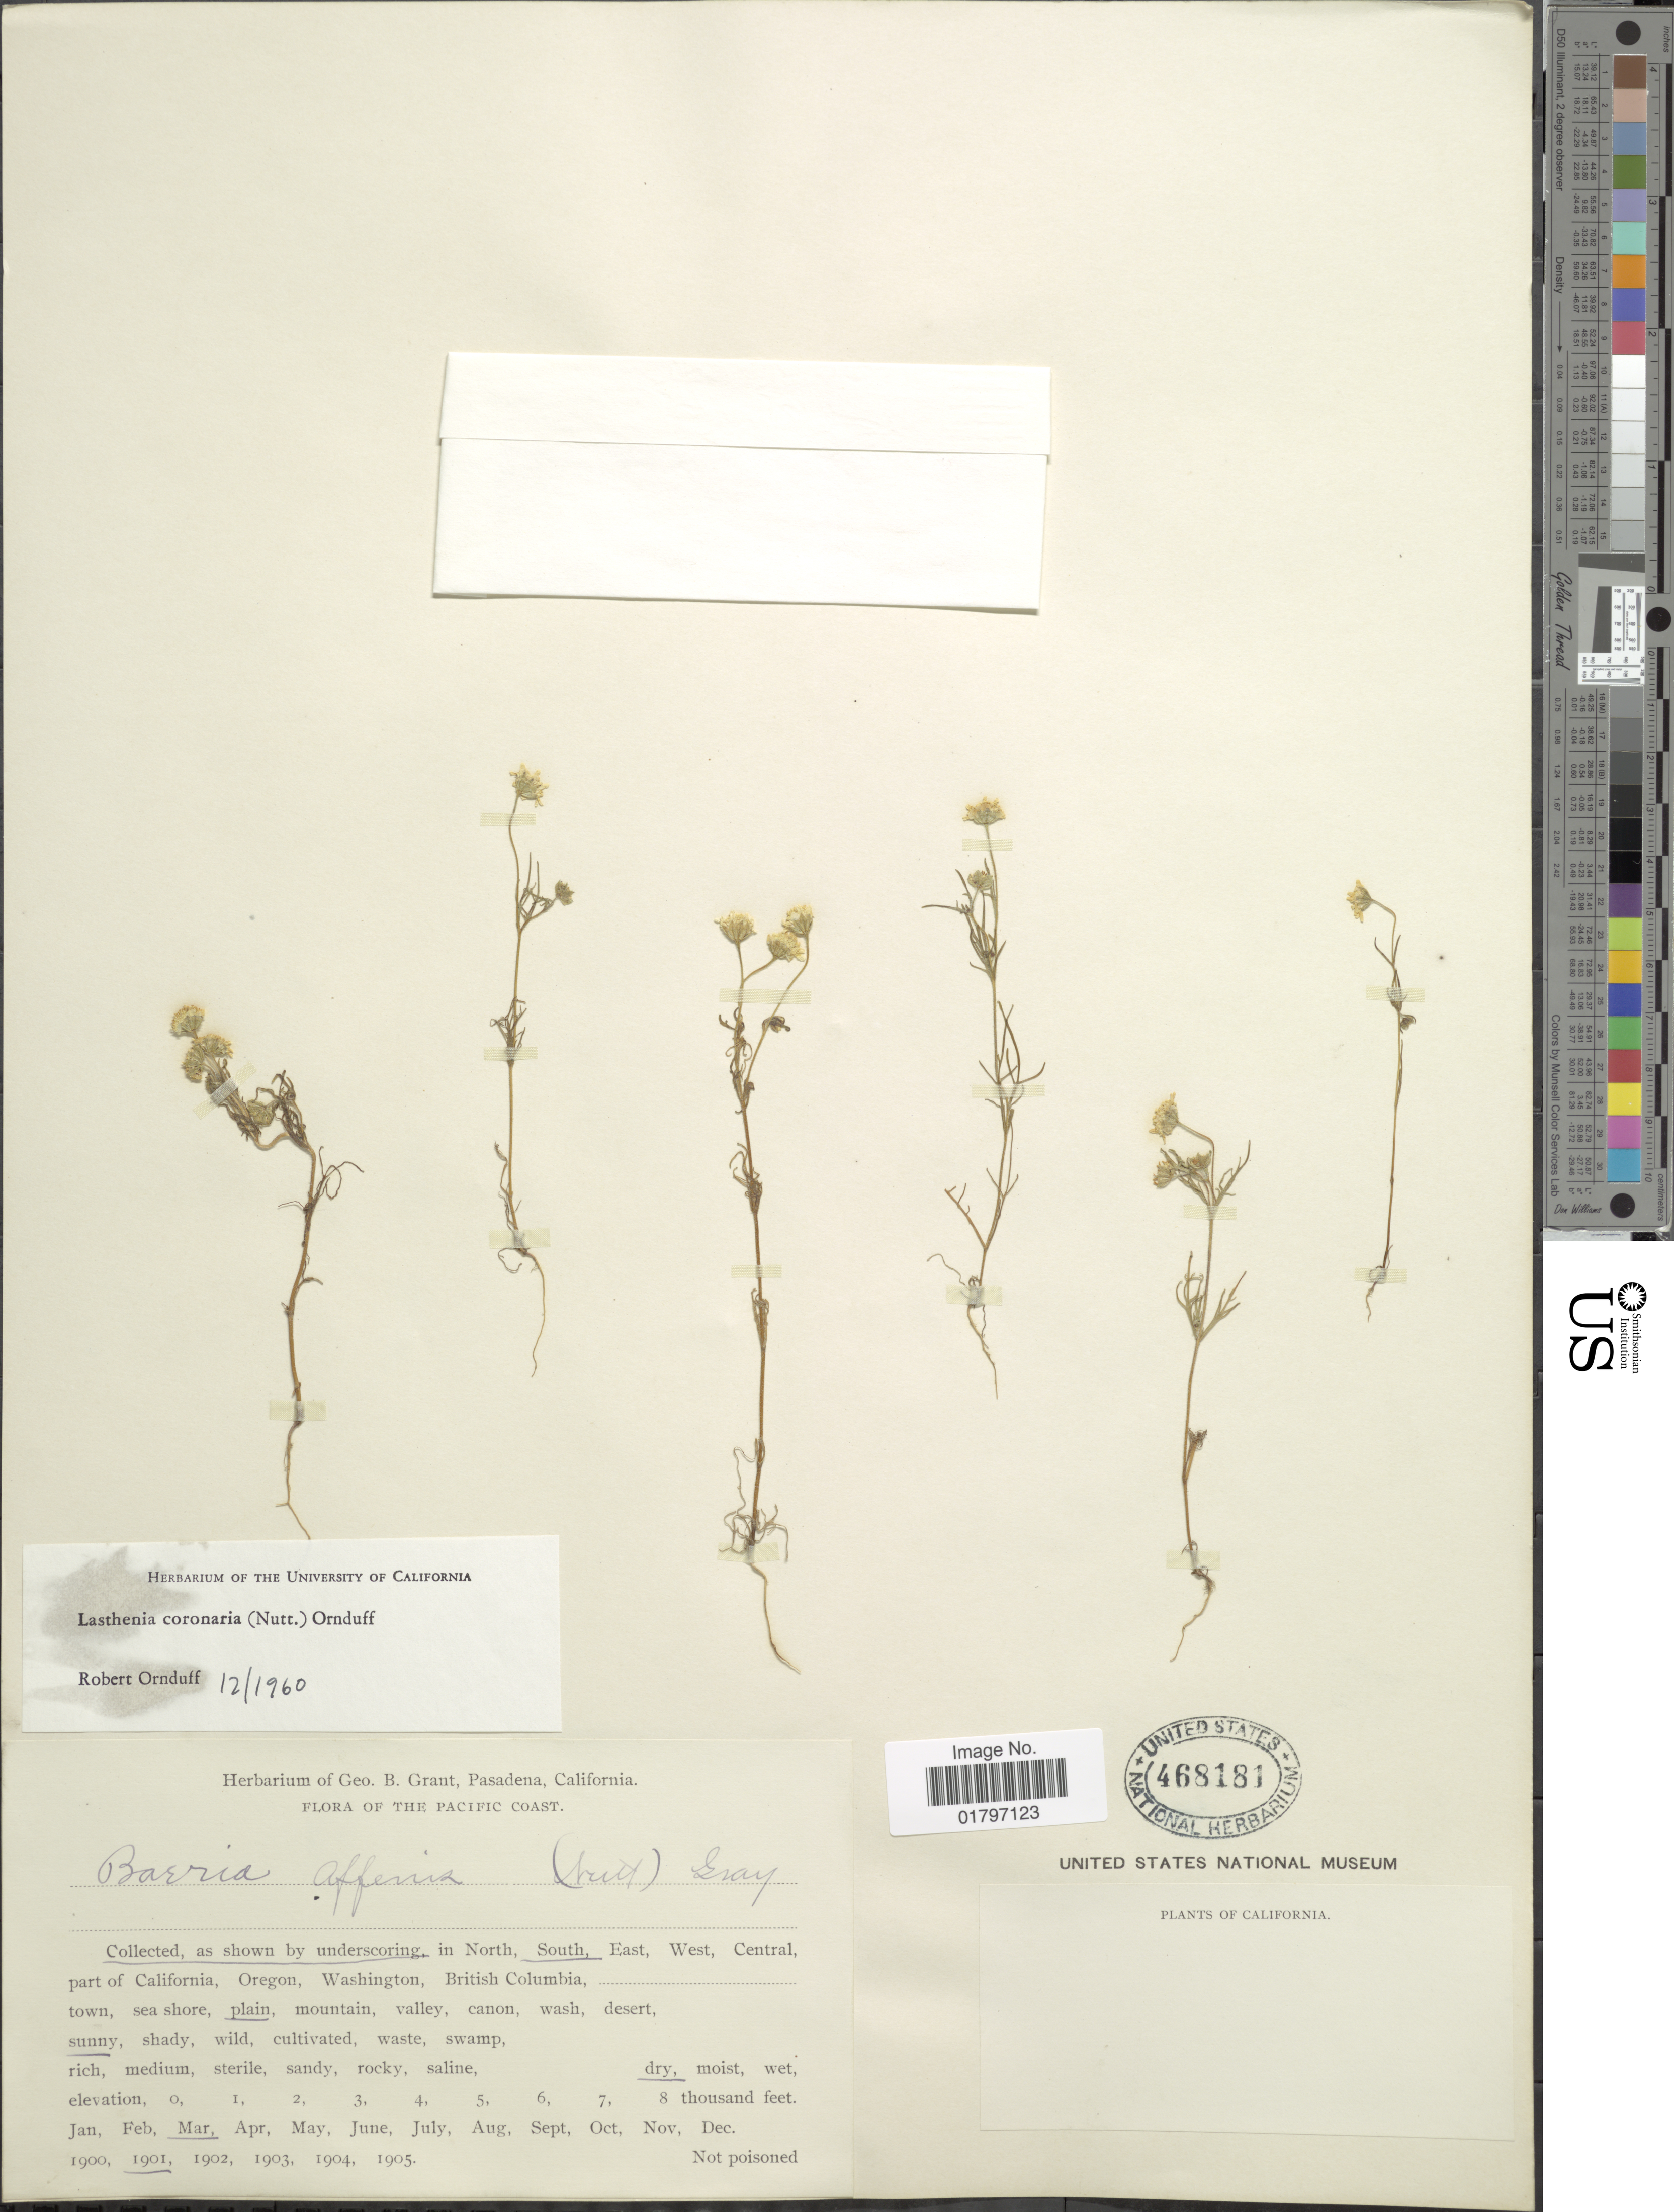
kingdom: Plantae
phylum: Tracheophyta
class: Magnoliopsida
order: Asterales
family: Asteraceae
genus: Lasthenia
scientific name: Lasthenia coronaria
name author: (Nutt.) Ornduff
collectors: ex herb. G. B. Grant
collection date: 1901-03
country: United States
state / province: California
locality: Pacific Coast. South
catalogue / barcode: US 468181